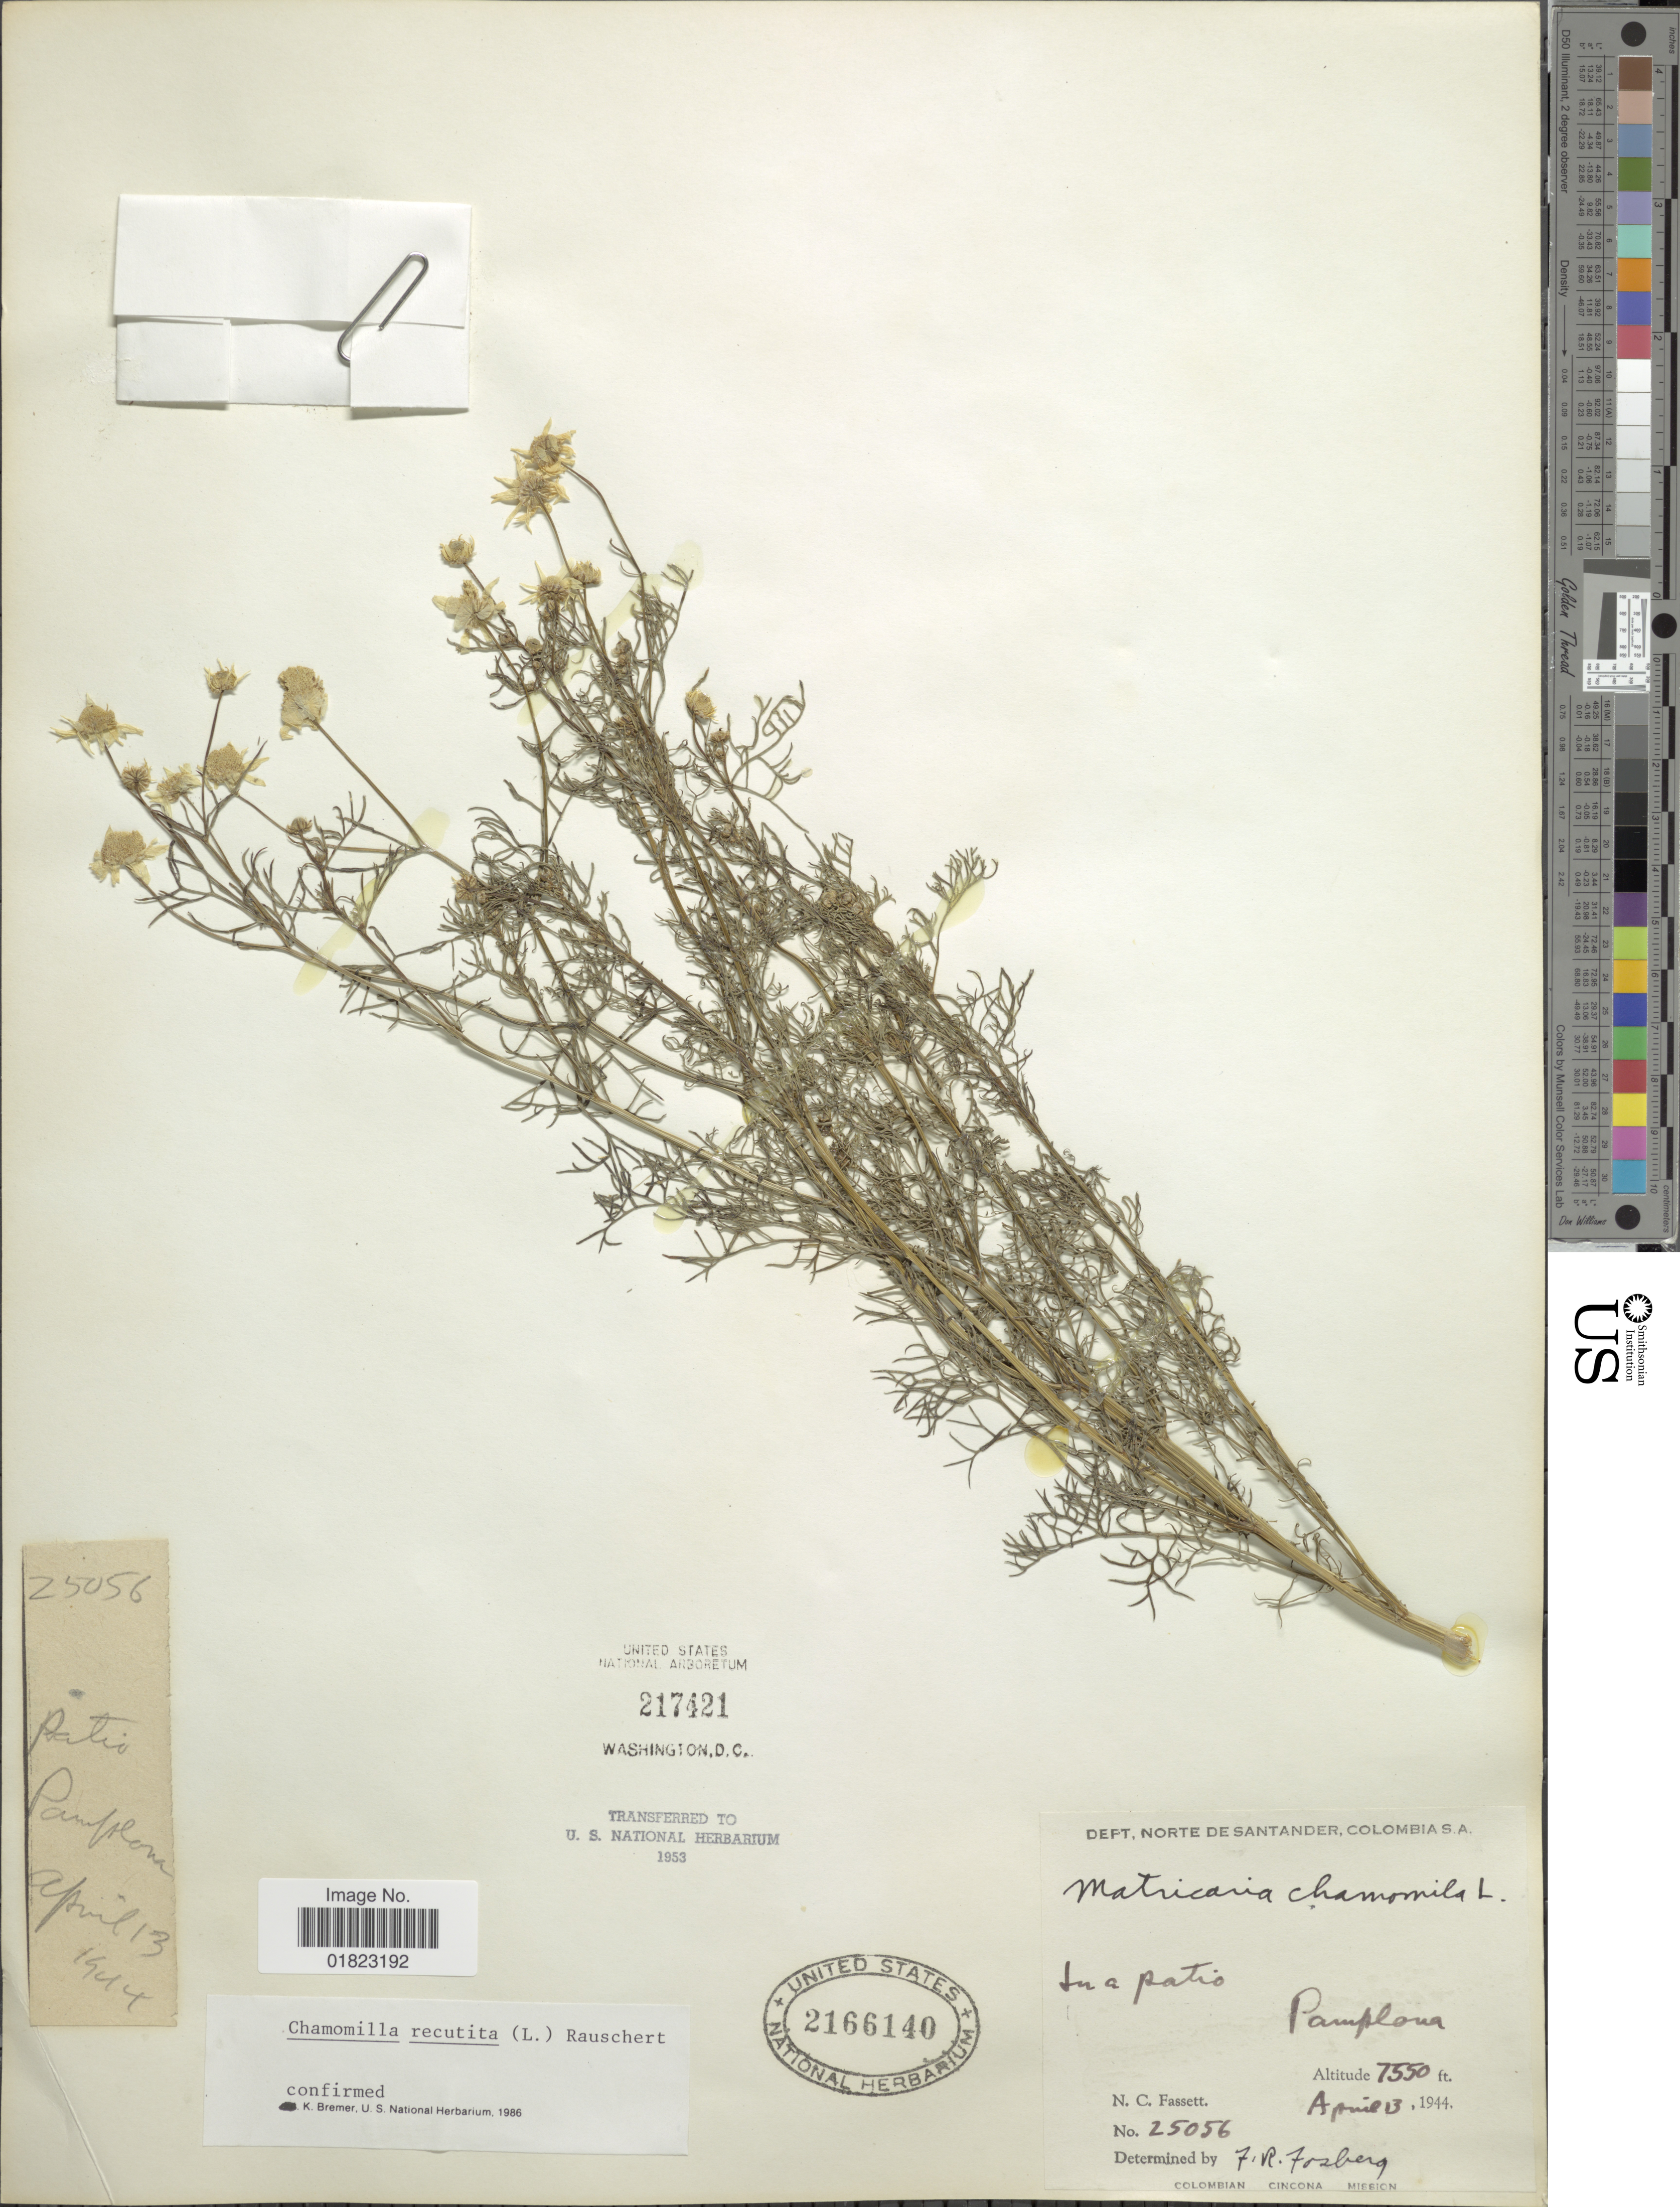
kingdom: Plantae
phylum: Tracheophyta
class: Magnoliopsida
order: Asterales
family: Asteraceae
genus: Matricaria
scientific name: Matricaria recutita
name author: L.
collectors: N. C. Fassett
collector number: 25056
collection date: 1944-04-13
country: Colombia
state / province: Norte de Santander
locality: Dept. Norte de Santander. In a patio, Pamplona.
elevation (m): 2301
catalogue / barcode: US 2166140